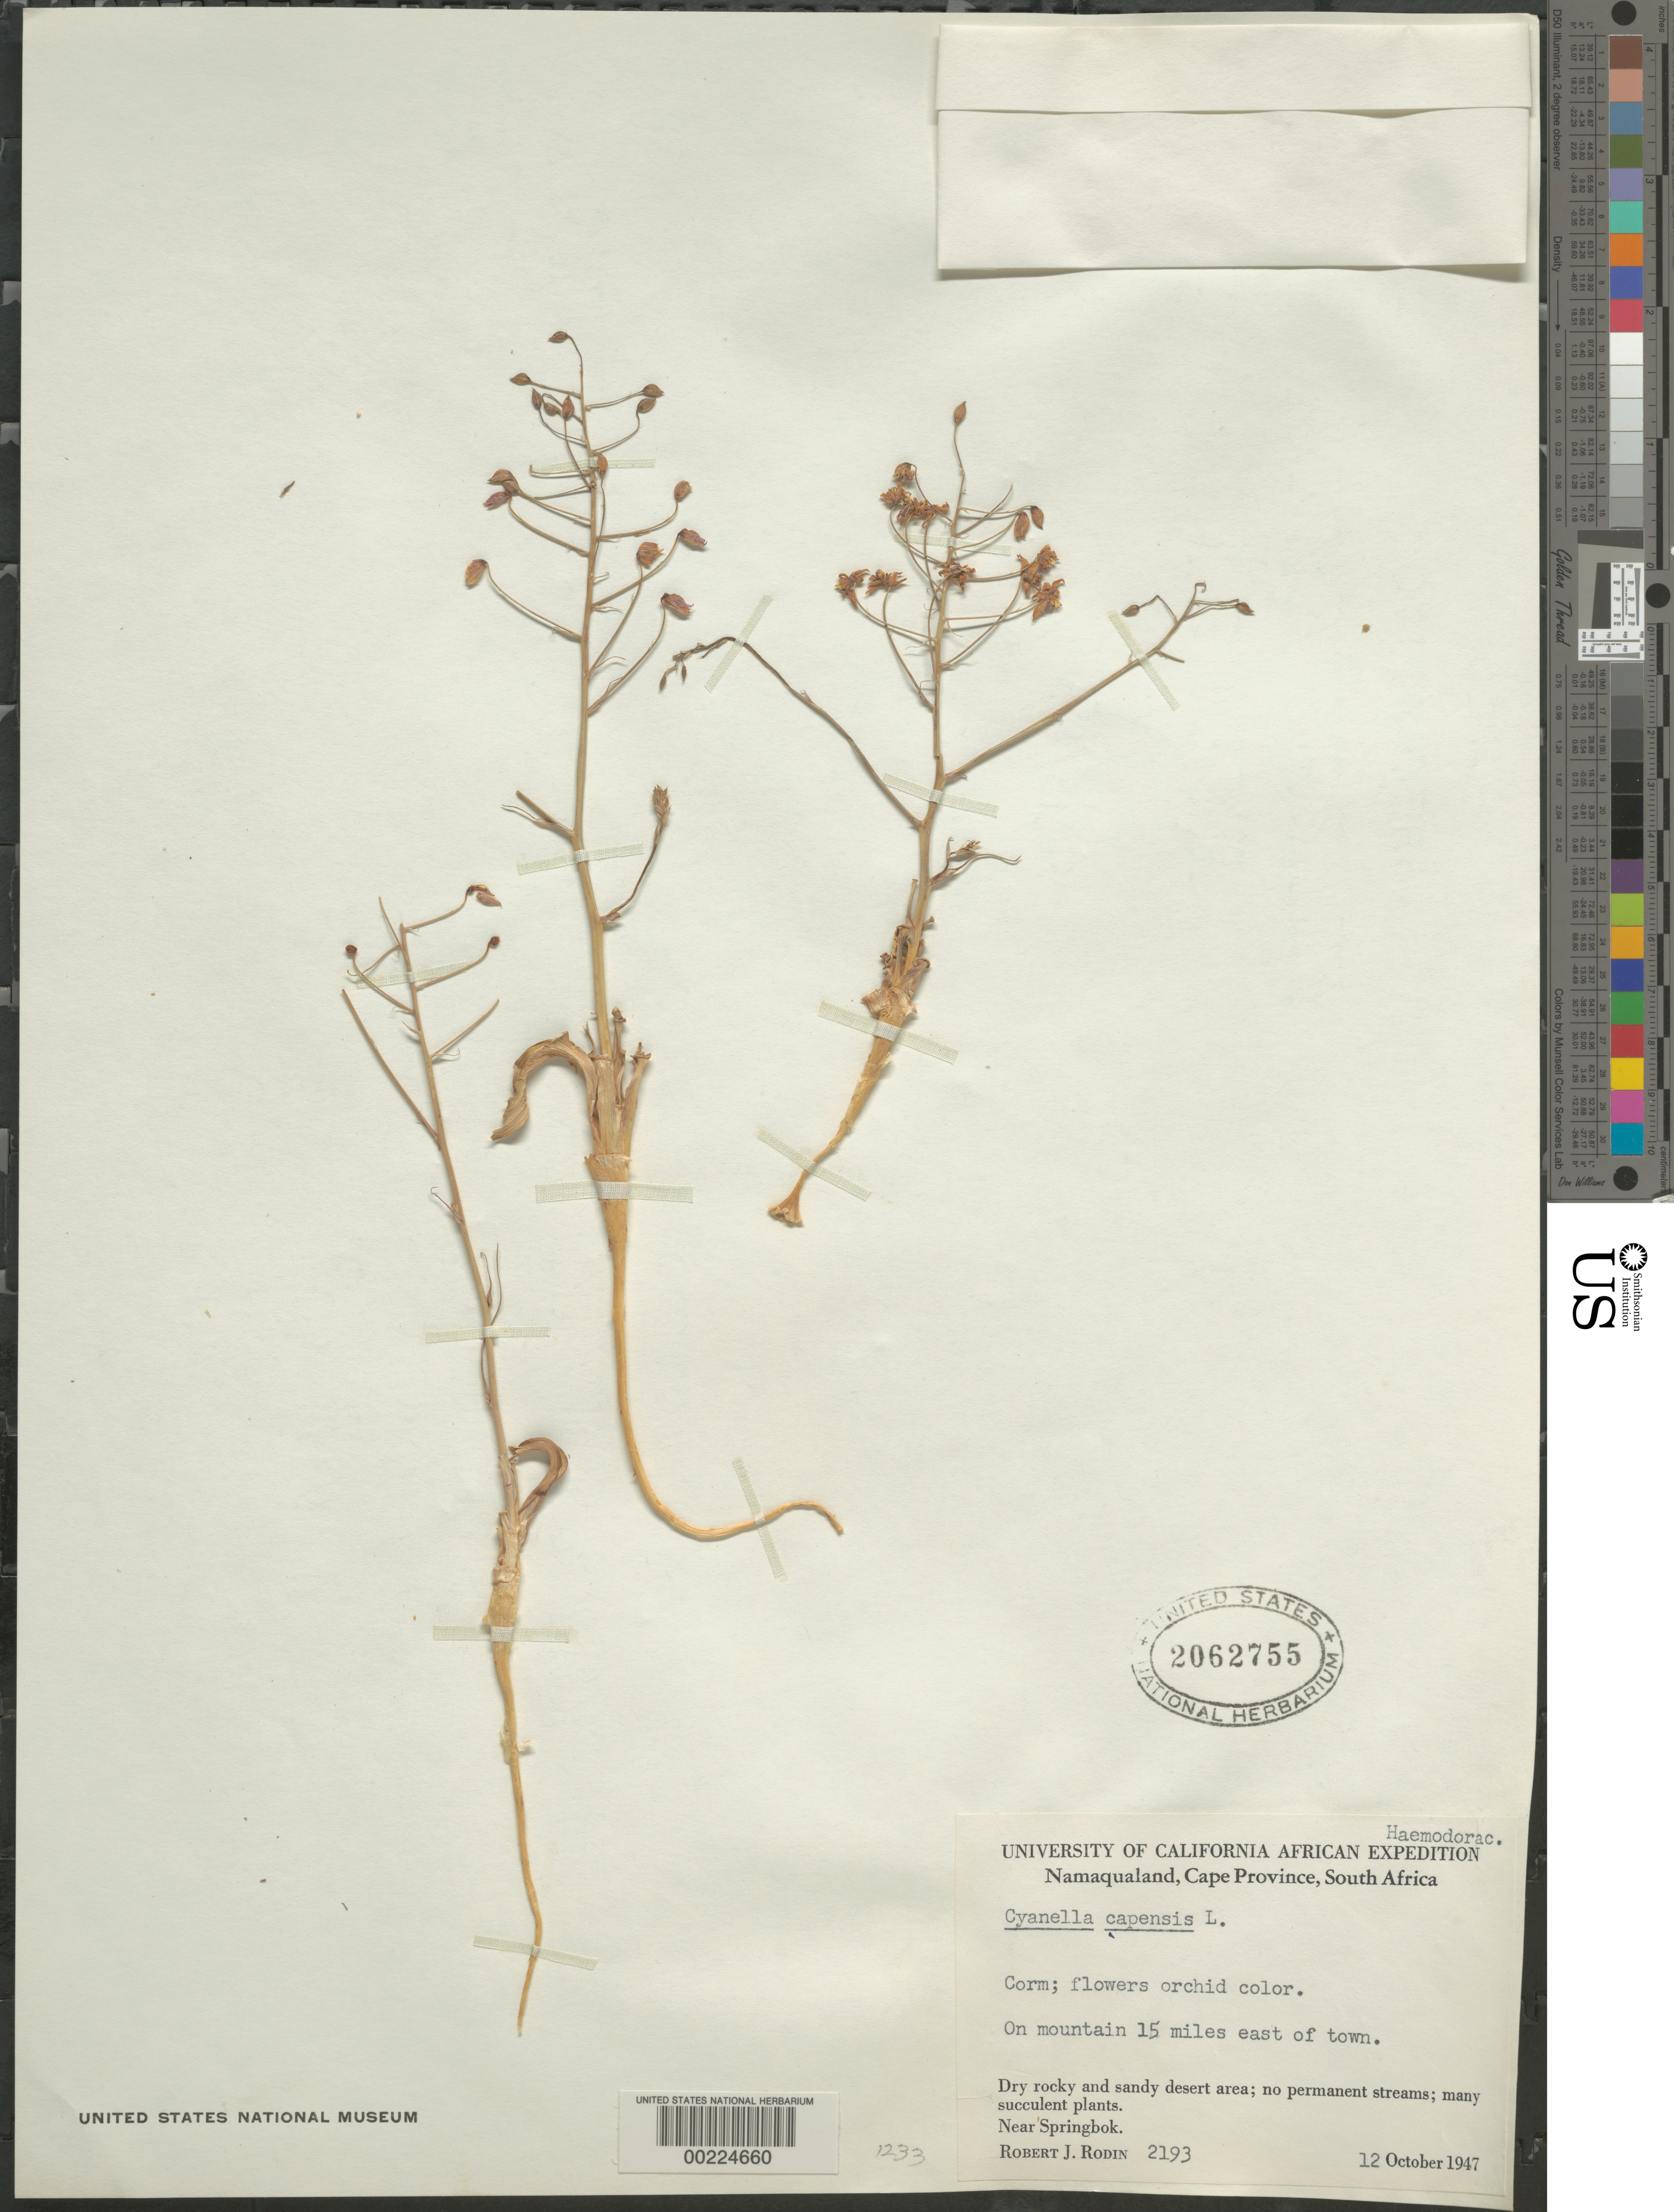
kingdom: Plantae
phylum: Tracheophyta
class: Liliopsida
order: Asparagales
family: Tecophilaeaceae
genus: Cyanella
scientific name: Cyanella capensis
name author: L.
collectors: R. J. Rodin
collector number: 2193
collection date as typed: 12 Oct 1947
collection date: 1947-10-12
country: South Africa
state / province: Northern Cape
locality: Namaqualand, near springbok, on mountain 15 mi e of town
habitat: Dry rocky & sandy desert area; no permanent streams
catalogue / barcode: US 2062755